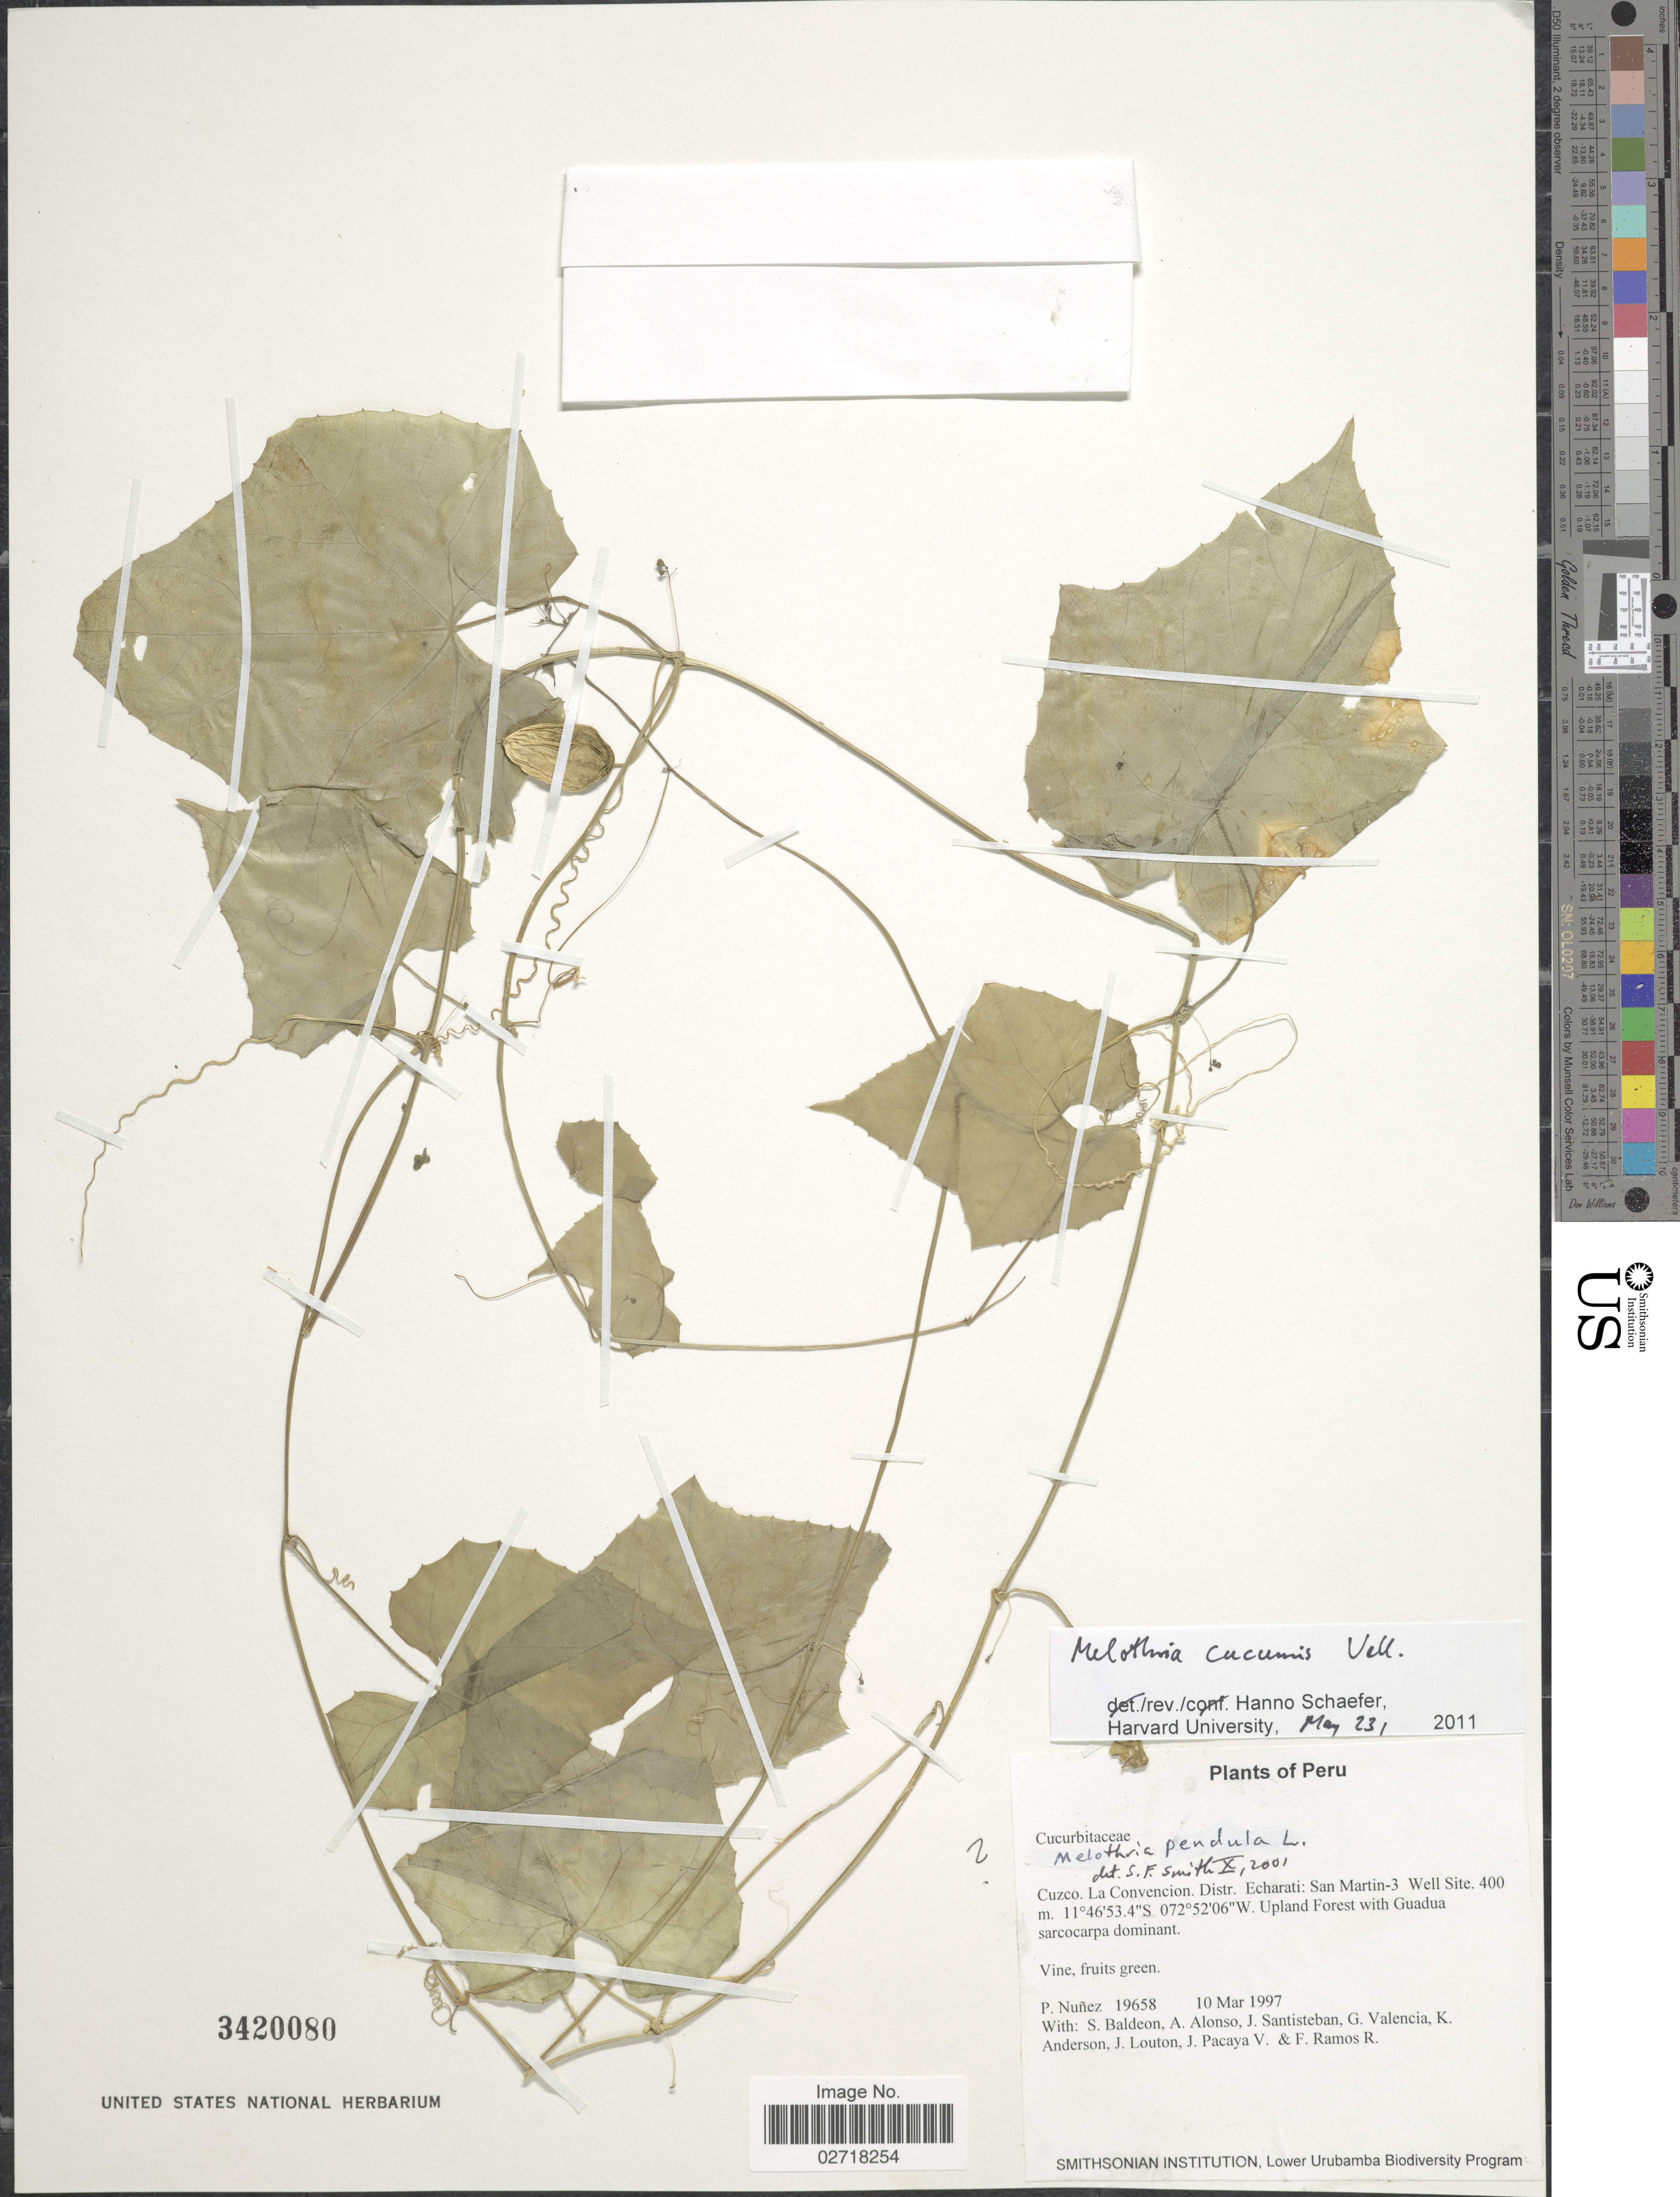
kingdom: Plantae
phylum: Tracheophyta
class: Magnoliopsida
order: Cucurbitales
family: Cucurbitaceae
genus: Melothria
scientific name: Melothria cucumis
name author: Vell.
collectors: P. Nuñez V., S. Baldeon, A. Alonso, J. Santisteban & et al.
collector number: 19658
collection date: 1997-03-10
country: Peru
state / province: Cusco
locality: Cuzco, La Convencion. Distr. Echarati: San Martin-3 Well Site.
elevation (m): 400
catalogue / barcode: US 3420080